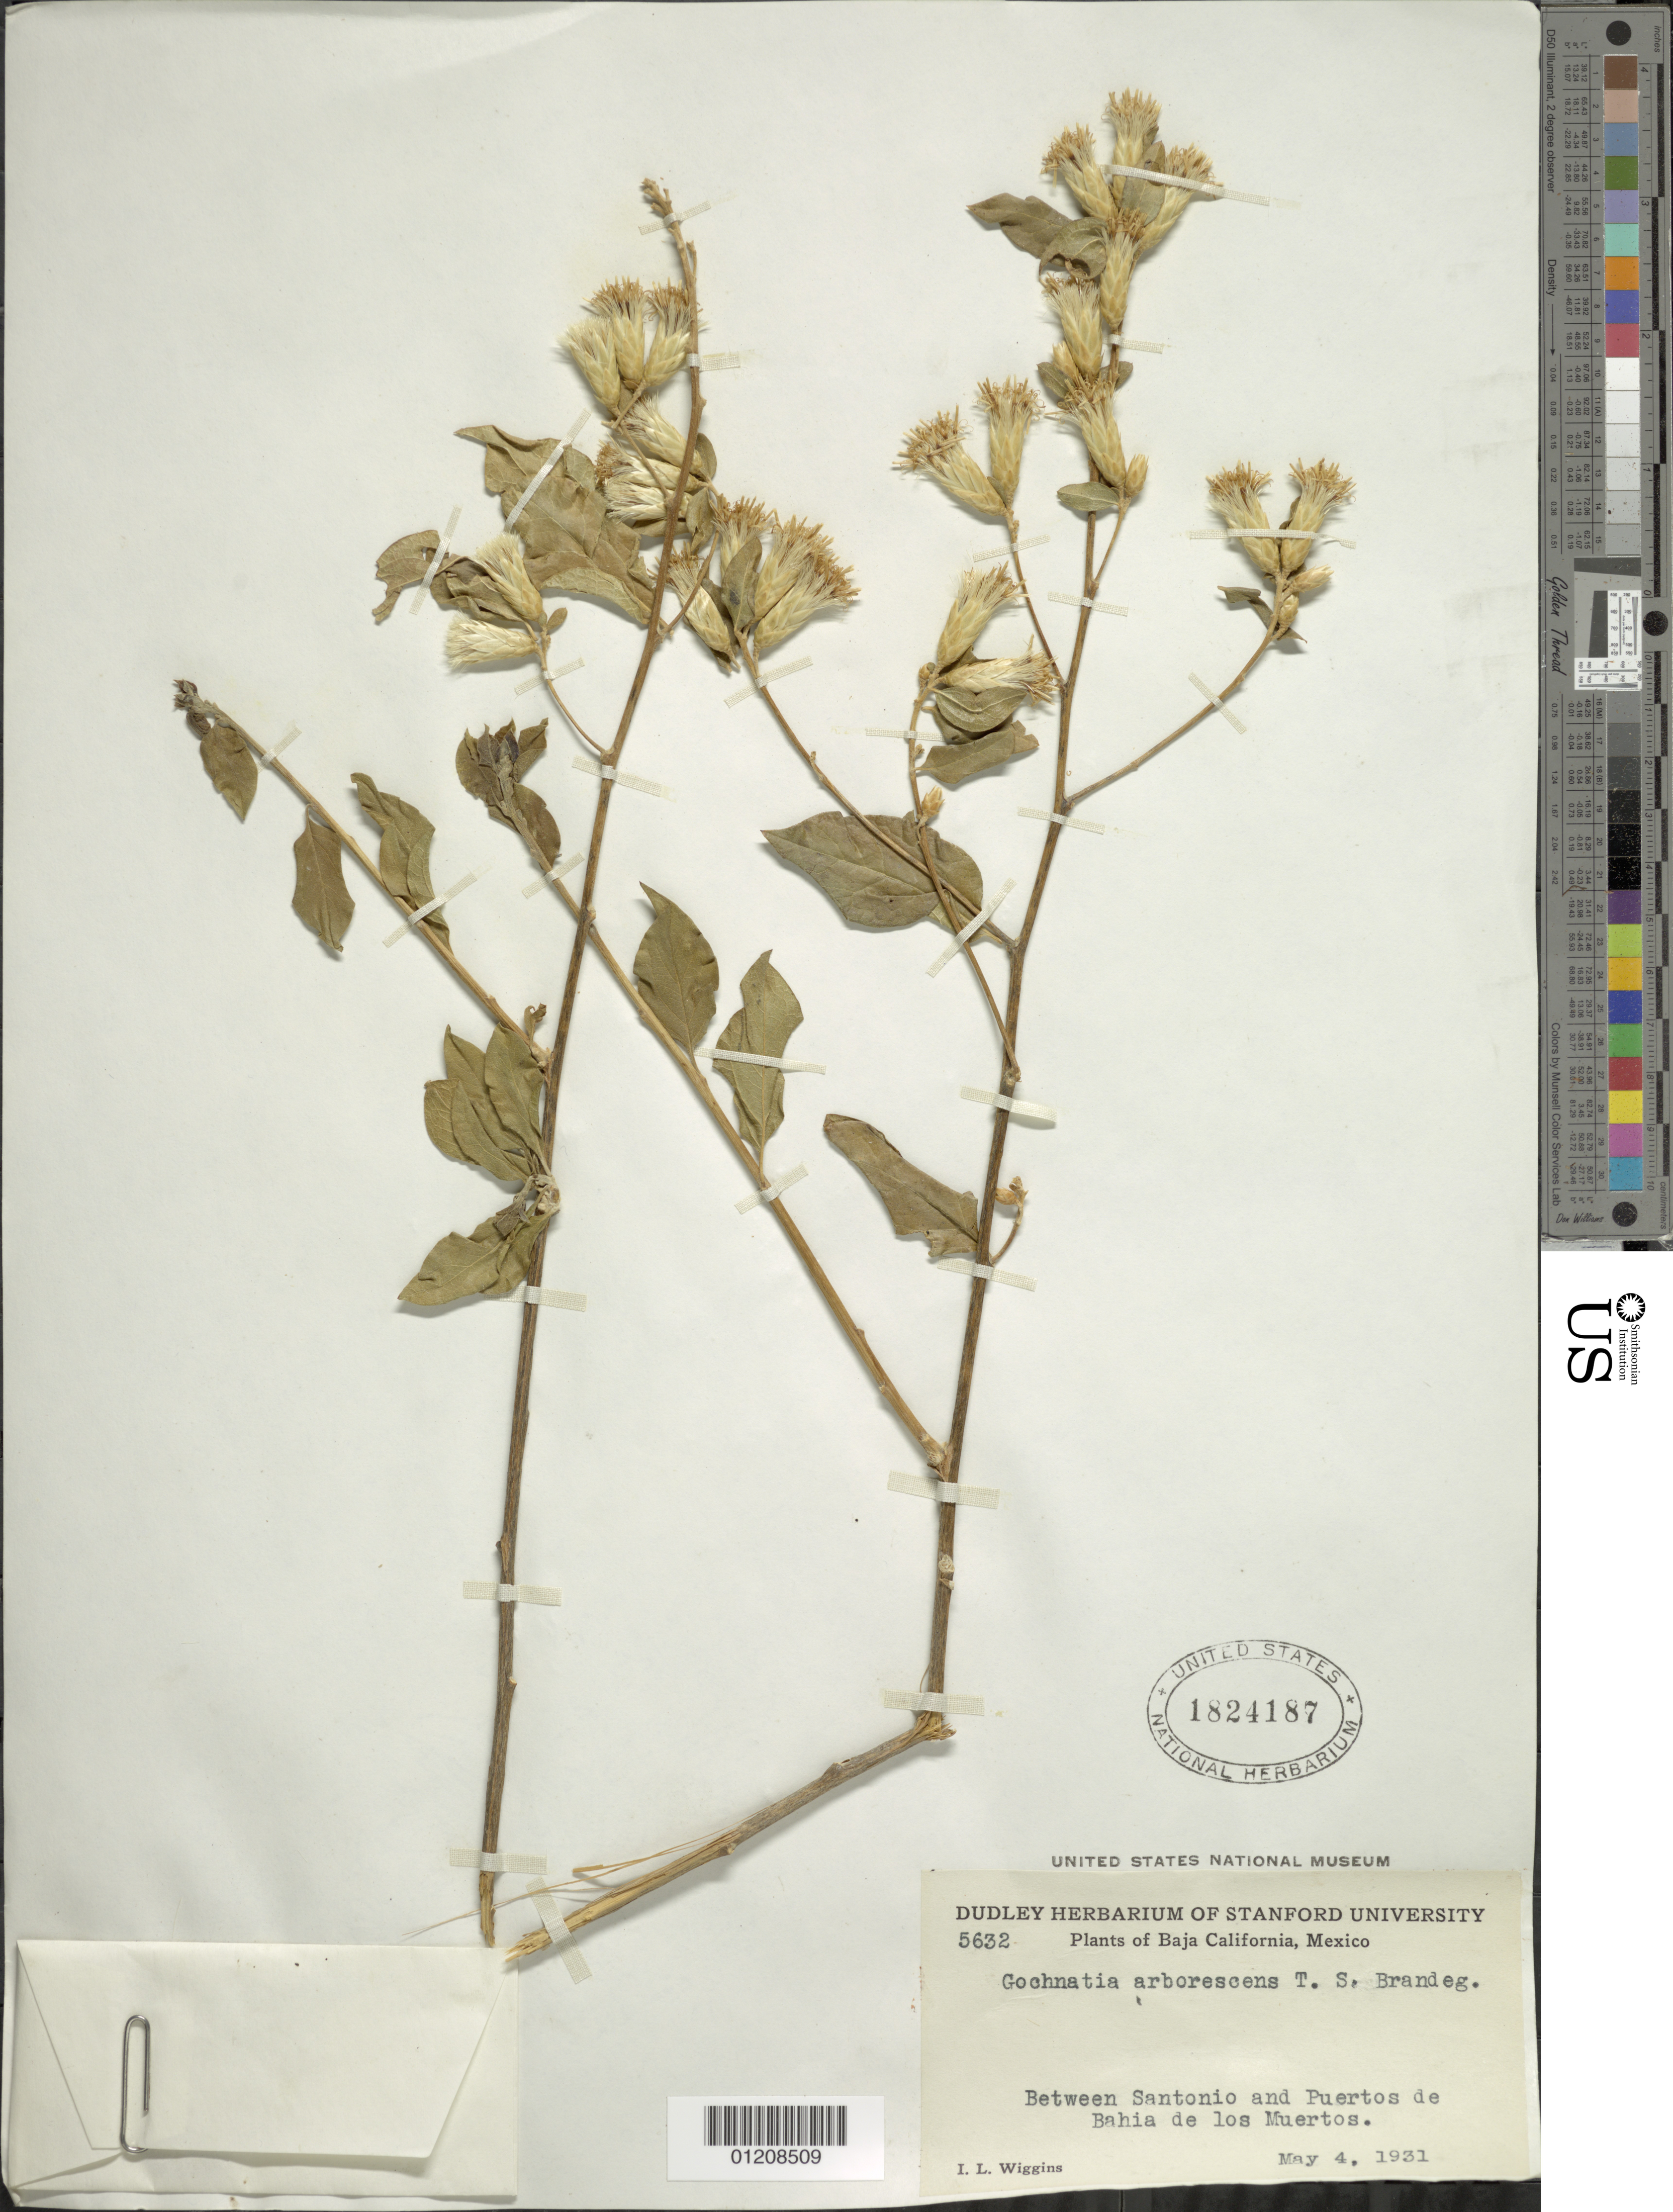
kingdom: Plantae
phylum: Tracheophyta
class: Magnoliopsida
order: Asterales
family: Asteraceae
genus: Gochnatia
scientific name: Gochnatia arborescens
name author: Brandegee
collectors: I. L. Wiggins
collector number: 5632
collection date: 1931-05-04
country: Mexico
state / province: Baja California Sur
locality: Baja California; Between Santonio and Puertos de Bahia de los Muertos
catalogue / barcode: US 1824187